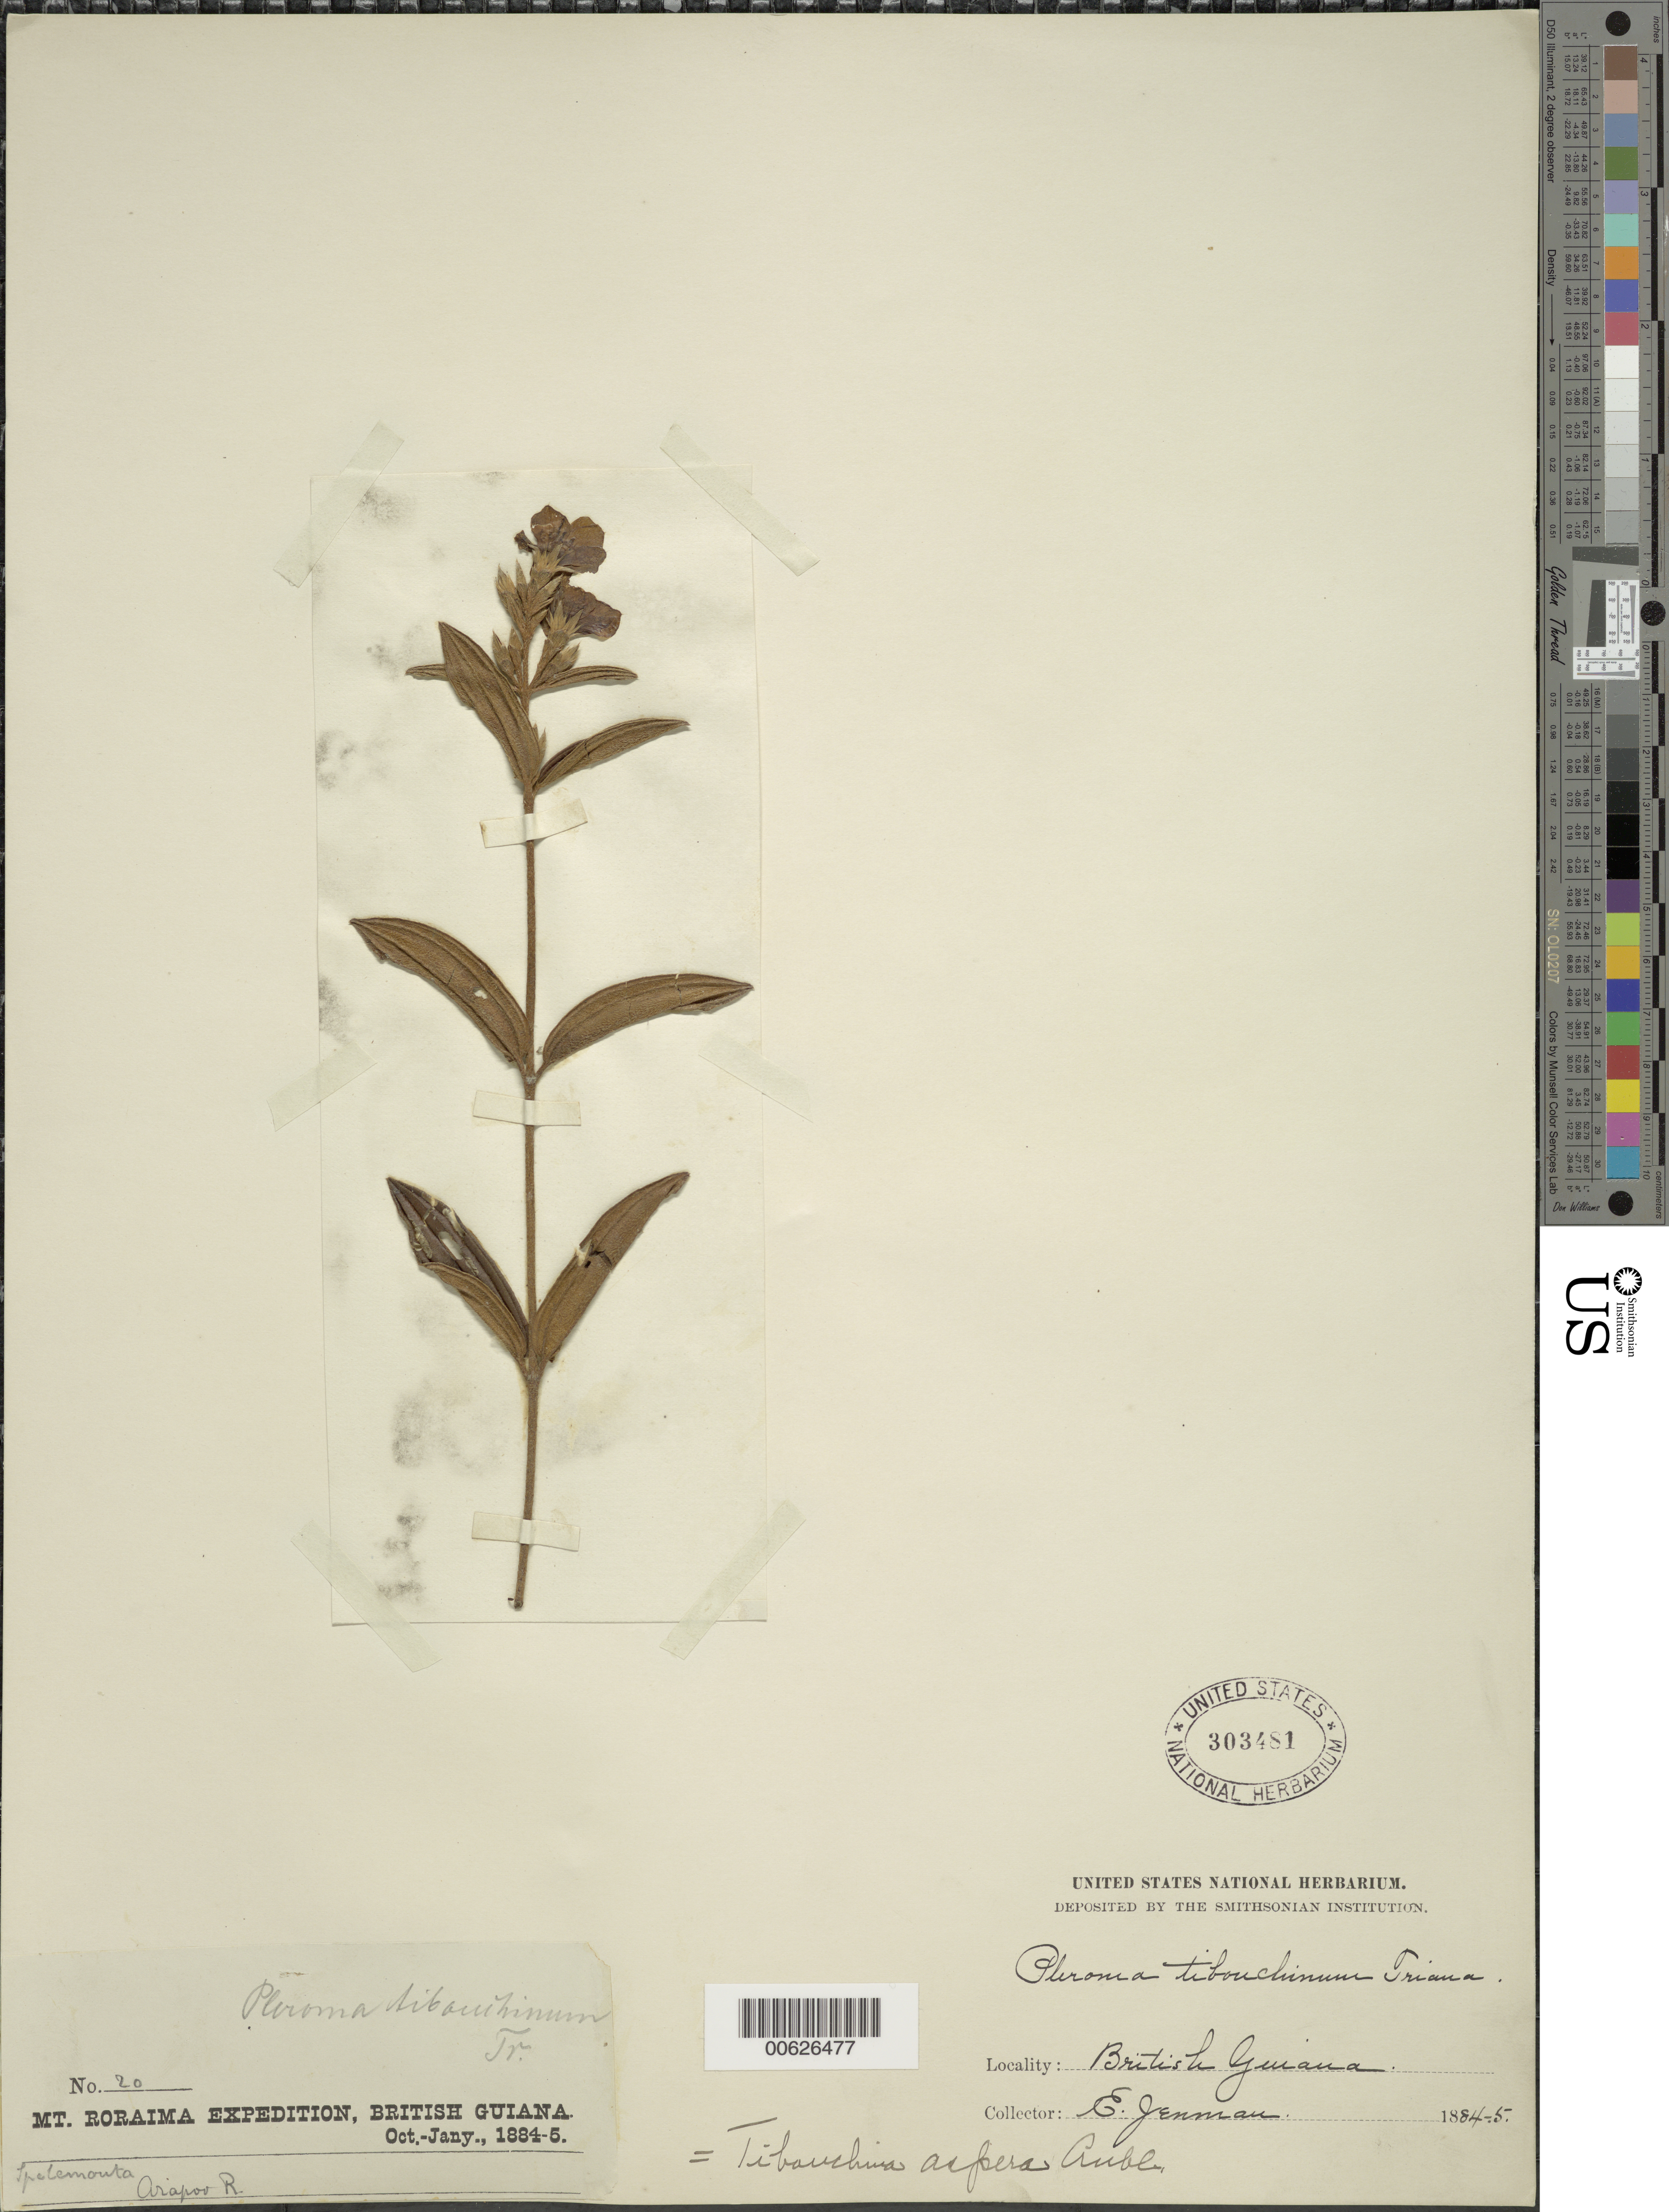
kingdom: Plantae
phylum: Tracheophyta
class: Magnoliopsida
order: Myrtales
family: Melastomataceae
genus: Tibouchina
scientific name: Tibouchina aspera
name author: Aubl.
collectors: G. S. Jenman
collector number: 20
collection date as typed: October 1884 to January 1885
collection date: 1884-10/1885-01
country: Guyana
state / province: Cuyuni-Mazaruni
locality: Mt. Roraima, Arapou R.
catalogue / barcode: US 303481